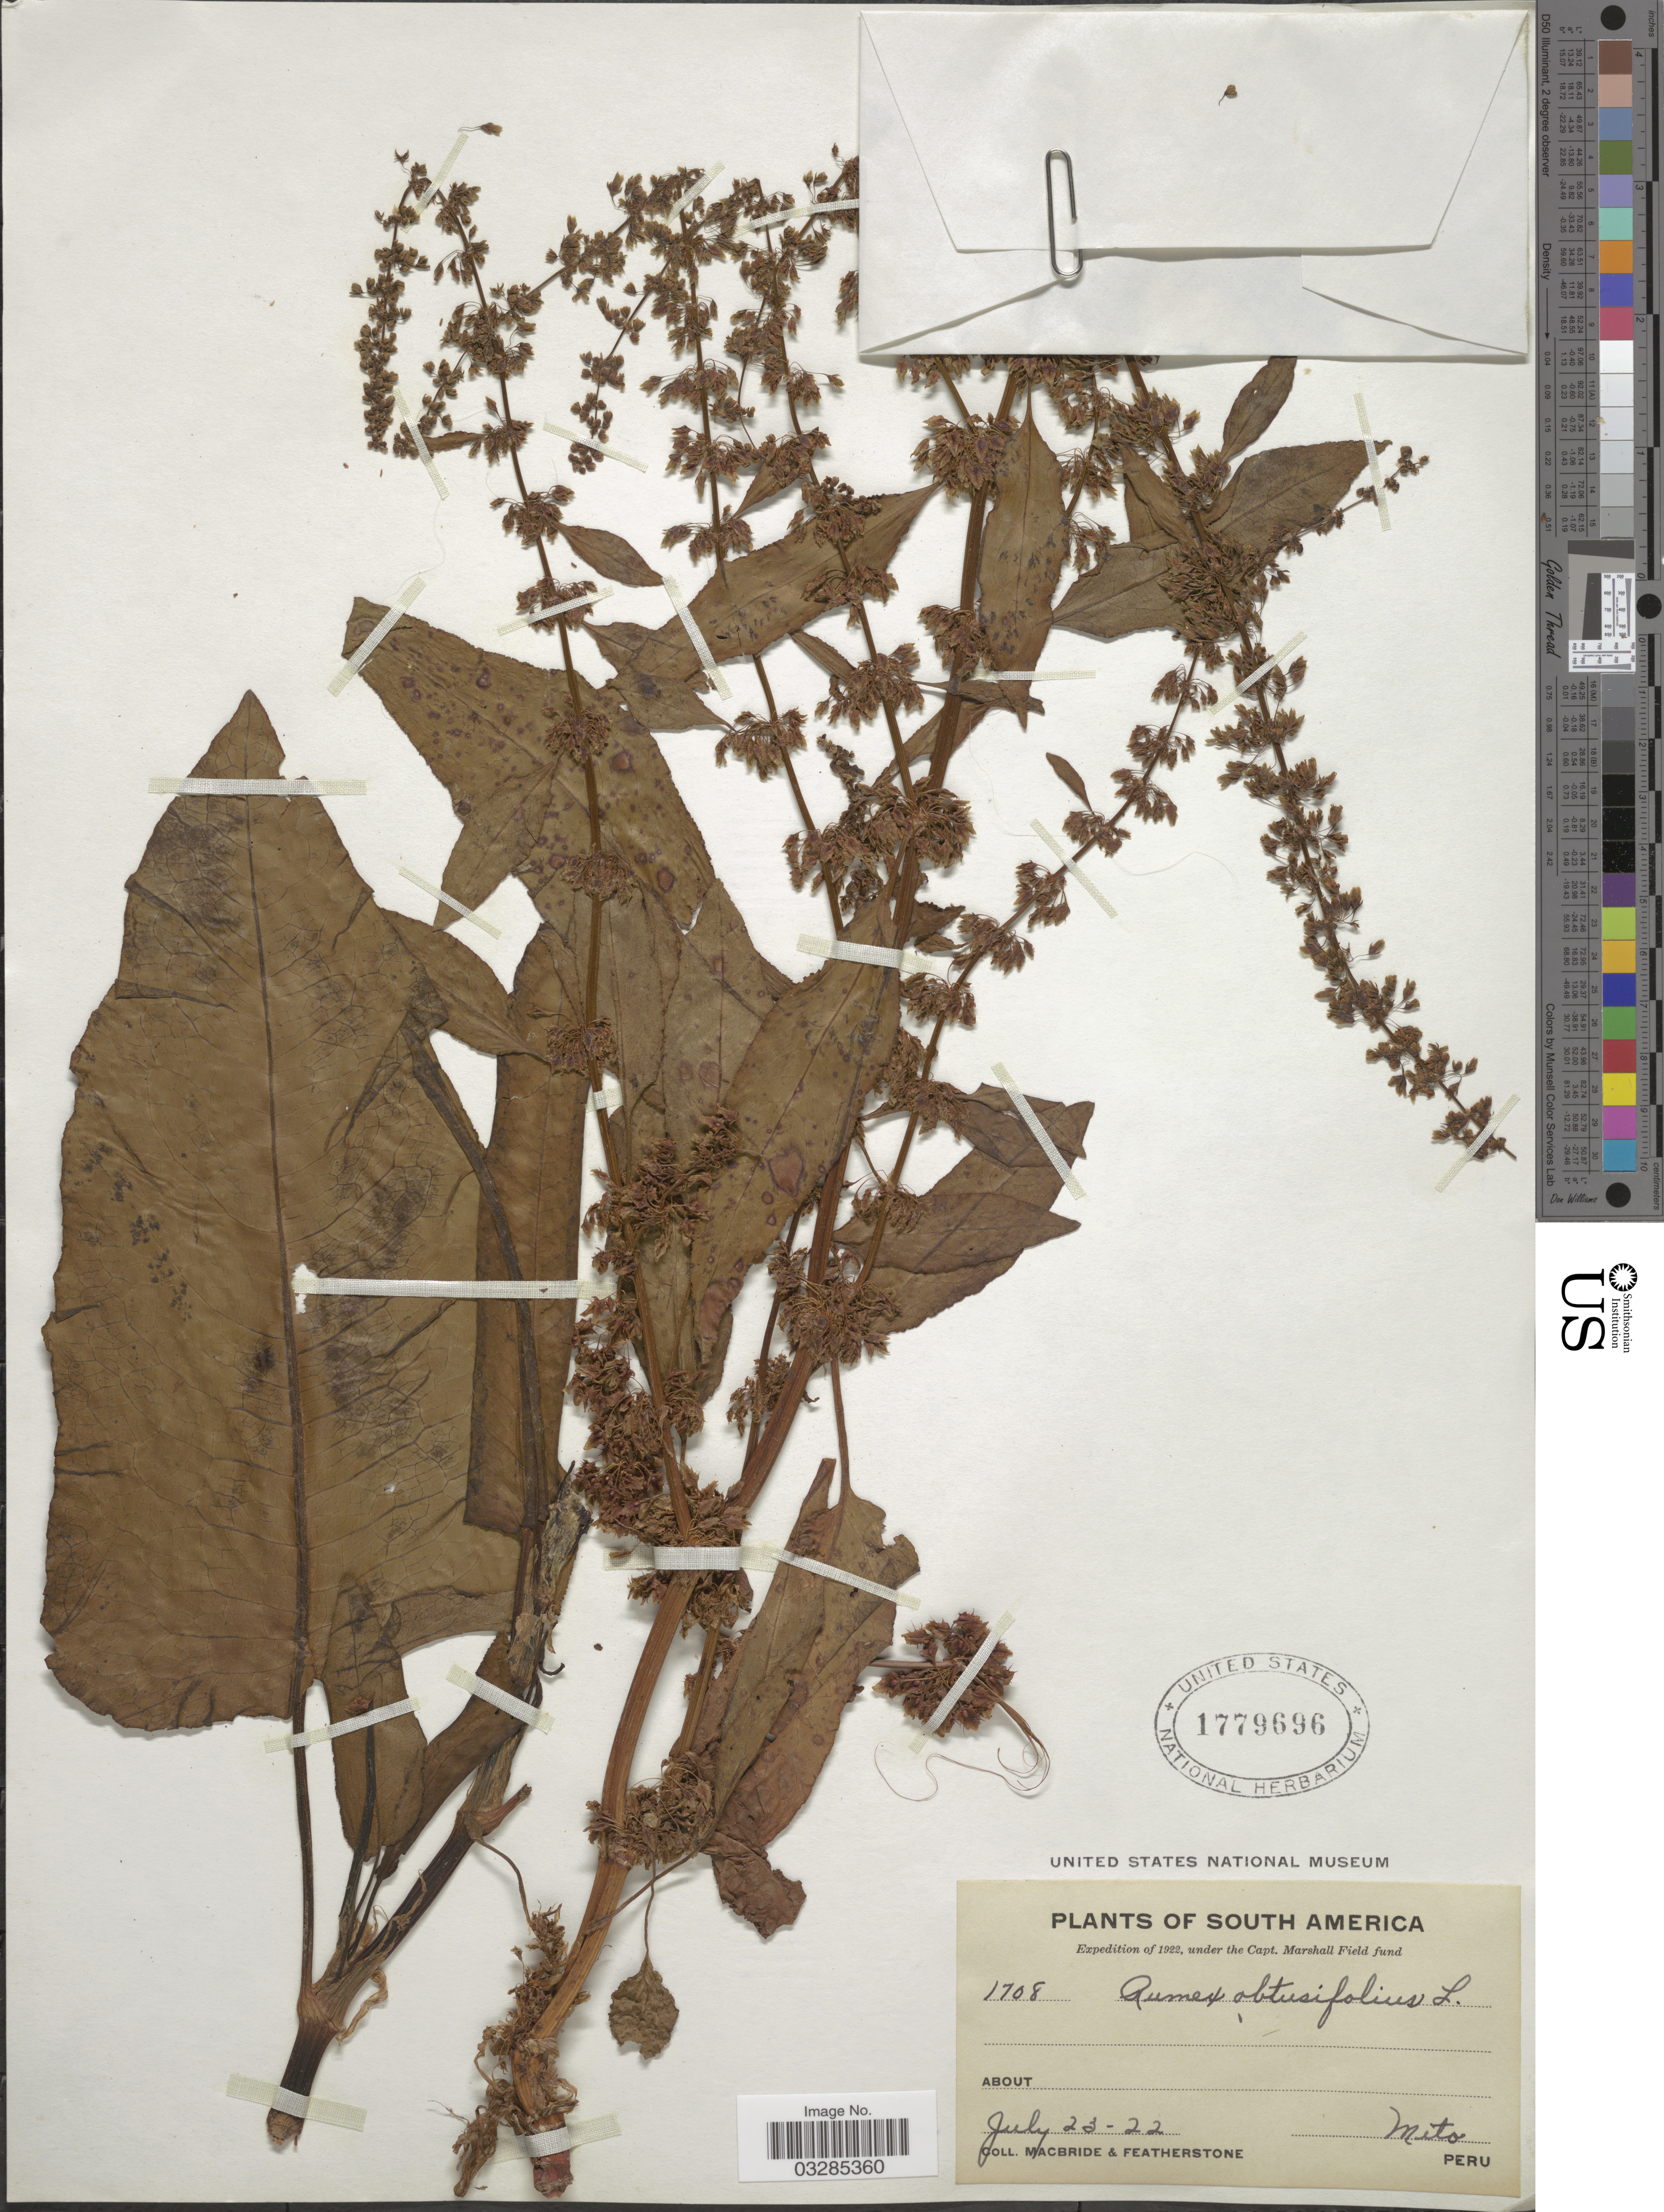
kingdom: Plantae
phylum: Tracheophyta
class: Magnoliopsida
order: Caryophyllales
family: Polygonaceae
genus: Rumex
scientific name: Rumex obtusifolius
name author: L.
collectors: Macbride, -- & -. Featherstone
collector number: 1708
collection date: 1922-07-23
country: Peru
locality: Mito.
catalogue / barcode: US 1779696